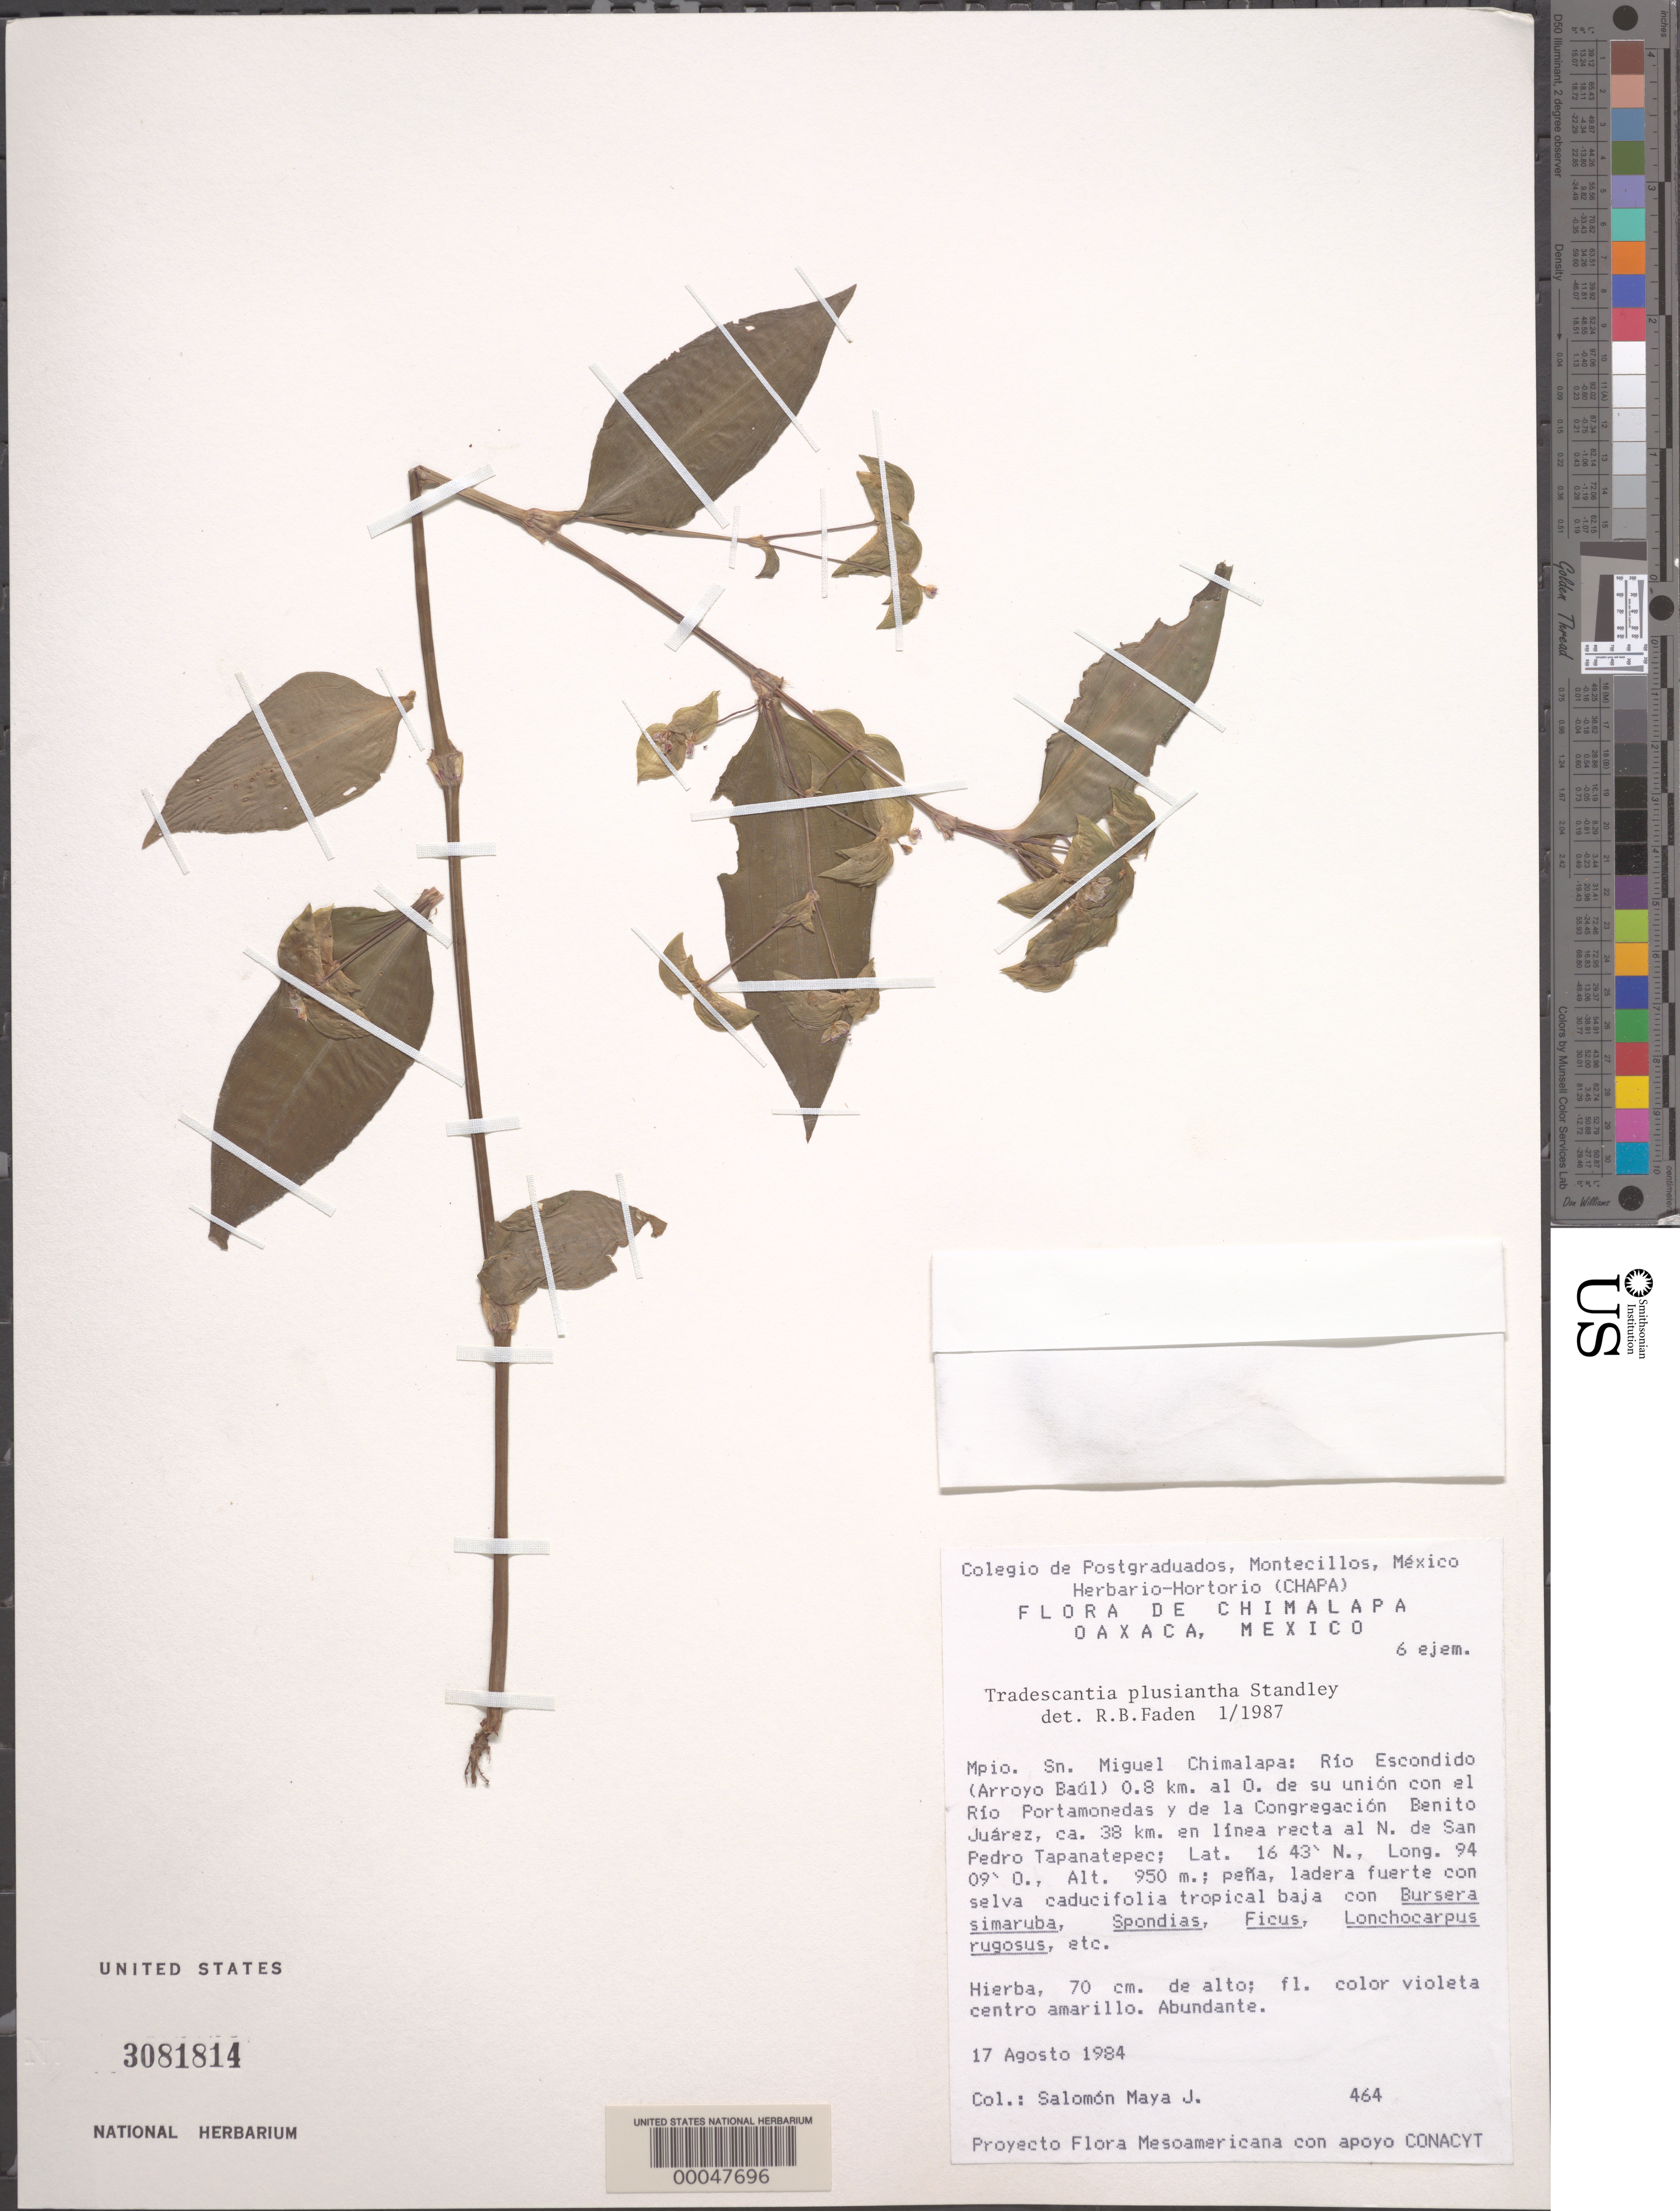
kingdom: Plantae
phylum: Tracheophyta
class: Liliopsida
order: Commelinales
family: Commelinaceae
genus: Tradescantia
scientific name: Tradescantia plusiantha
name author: Standl.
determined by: Faden, Robert B., (US), Smithsonian Institution - National Museum of Natural History (UNITED STATES)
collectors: S. Maya J.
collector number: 464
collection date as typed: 17 Aug 1984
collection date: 1984-08-17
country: Mexico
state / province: Oaxaca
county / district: San Miguel Chimalapa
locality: Rio escondido (arroyo baul) 0.8 km W of union of rio portamonedas and congregacion benito juarez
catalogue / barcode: US 3081814